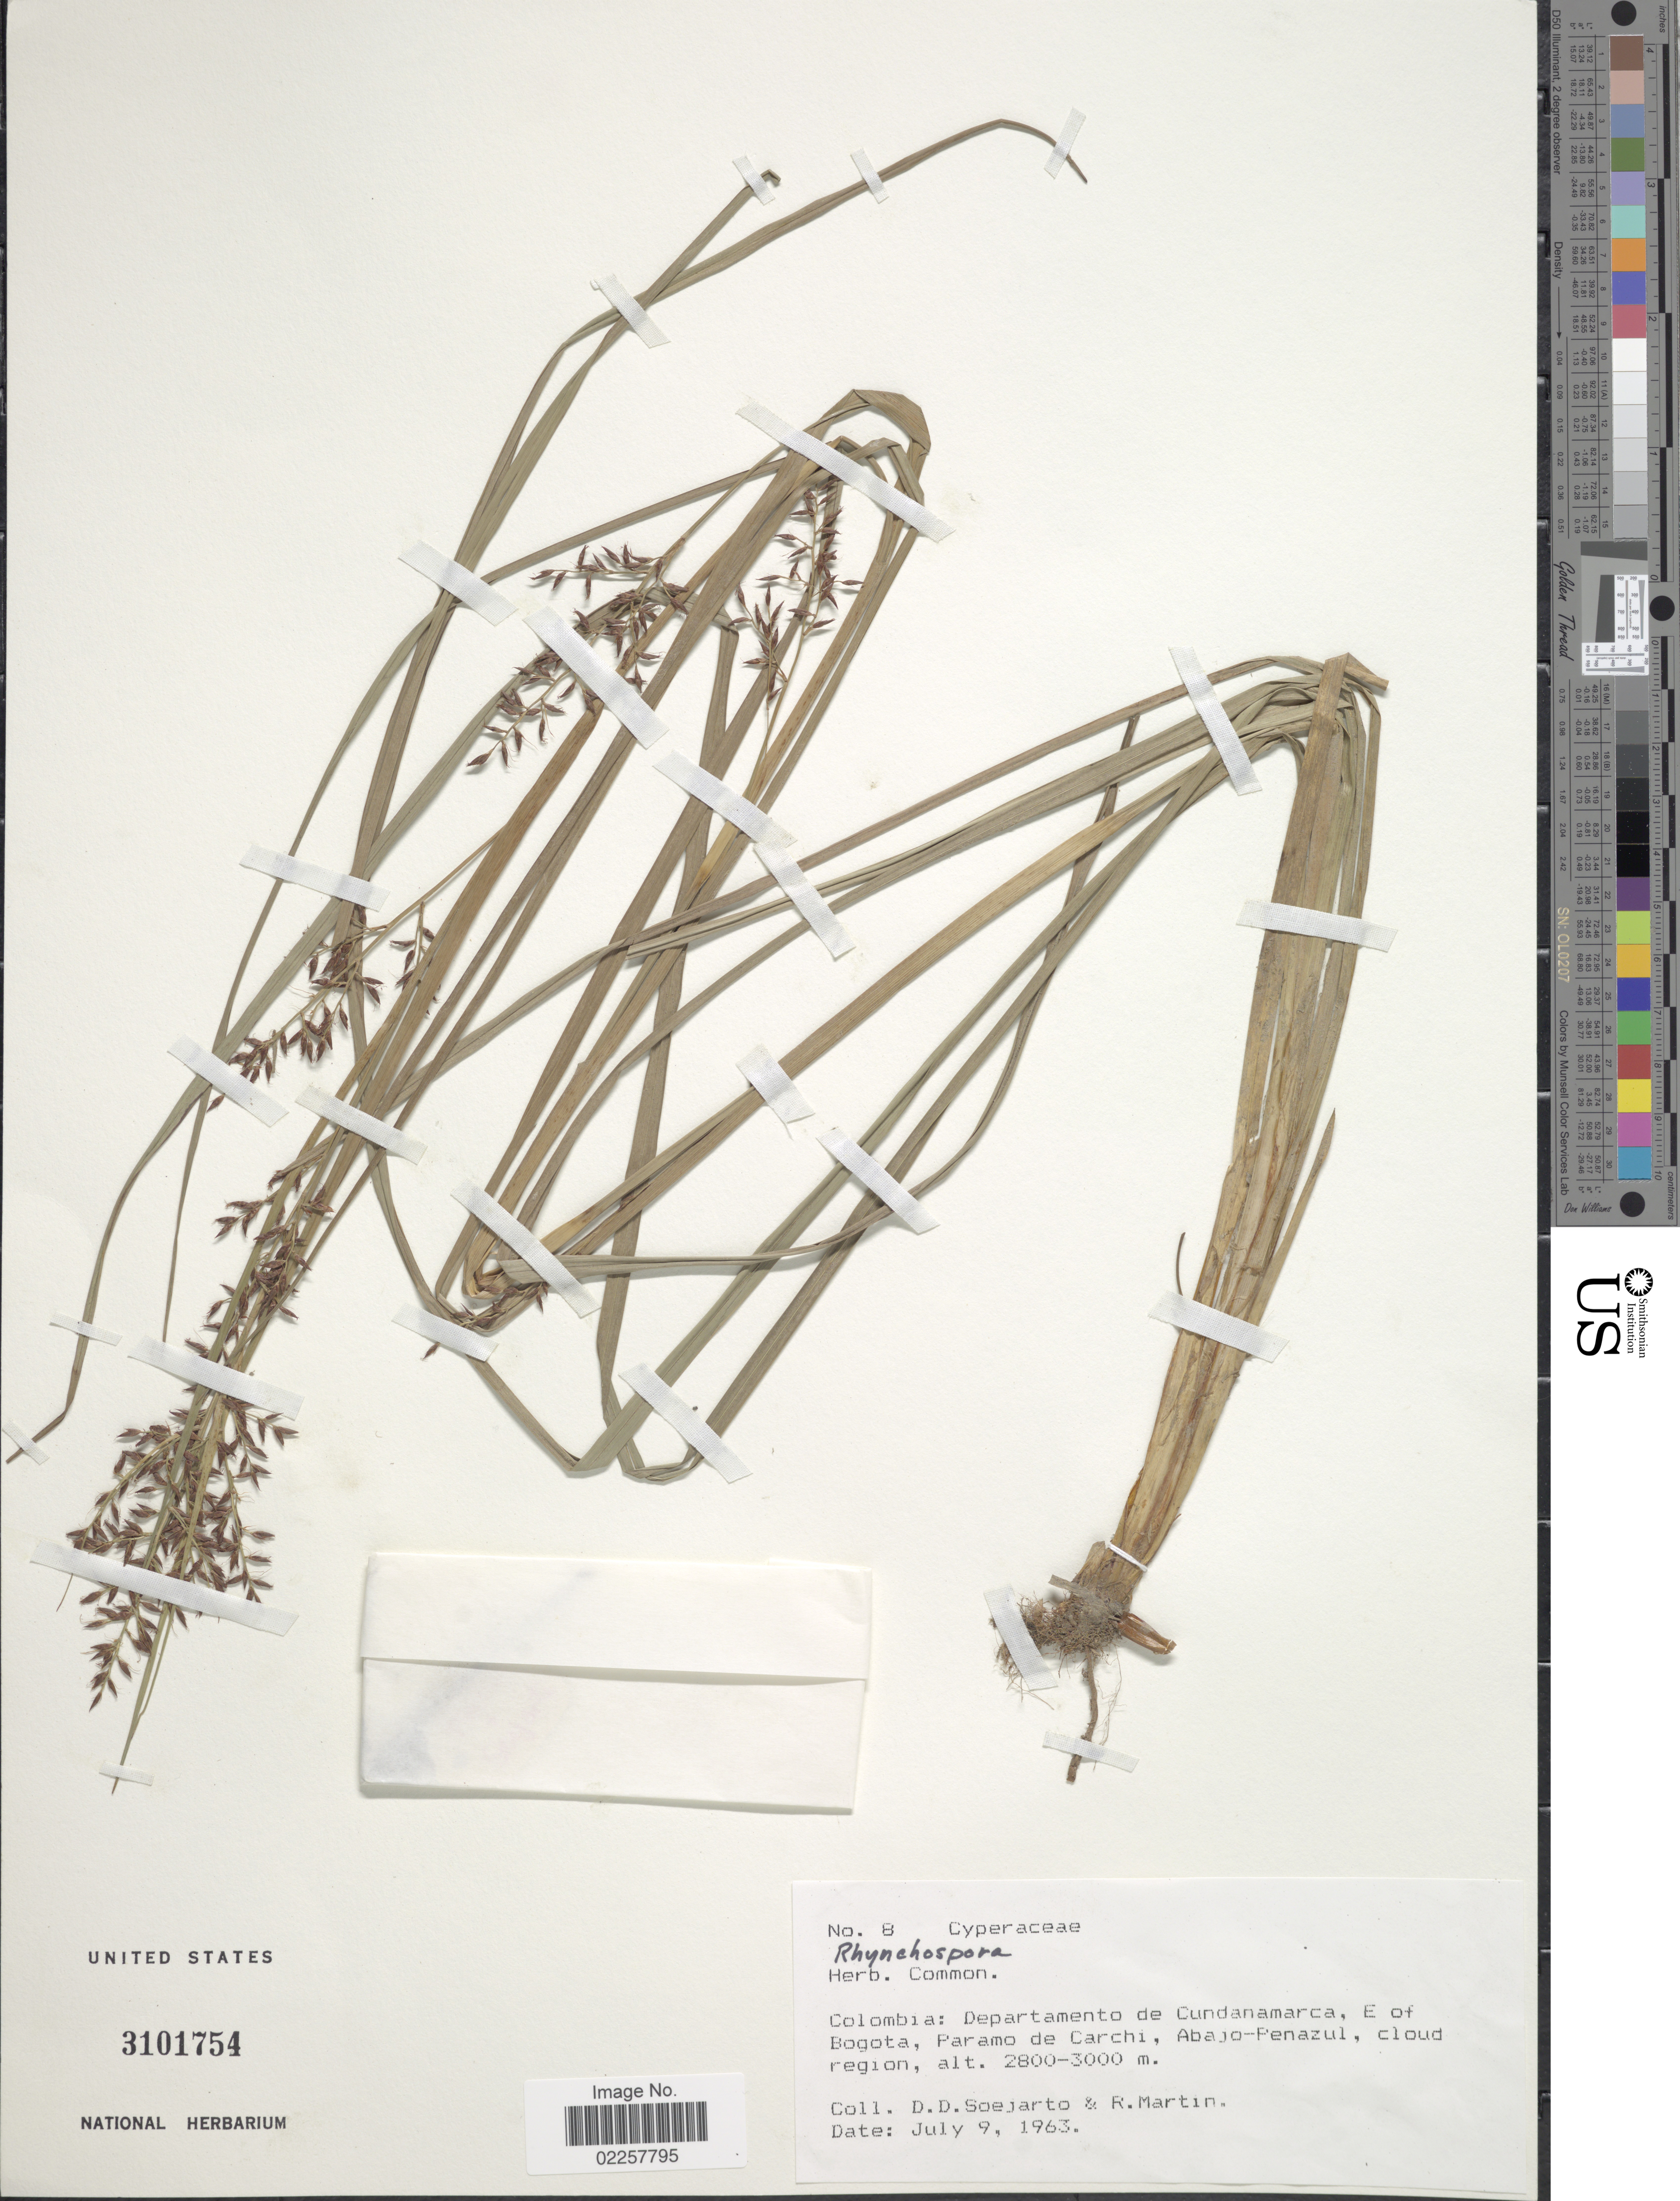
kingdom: Plantae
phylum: Tracheophyta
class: Liliopsida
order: Poales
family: Cyperaceae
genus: Rhynchospora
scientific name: Rhynchospora sp.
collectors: R. Martin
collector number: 8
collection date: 1963-07-09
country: Colombia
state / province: Cundinamarca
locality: Colombia: Departamento de Cundinamarca, E of Bogota, Paramo de Carchi, Abajo-Penazul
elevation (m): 2800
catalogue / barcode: US 3101754